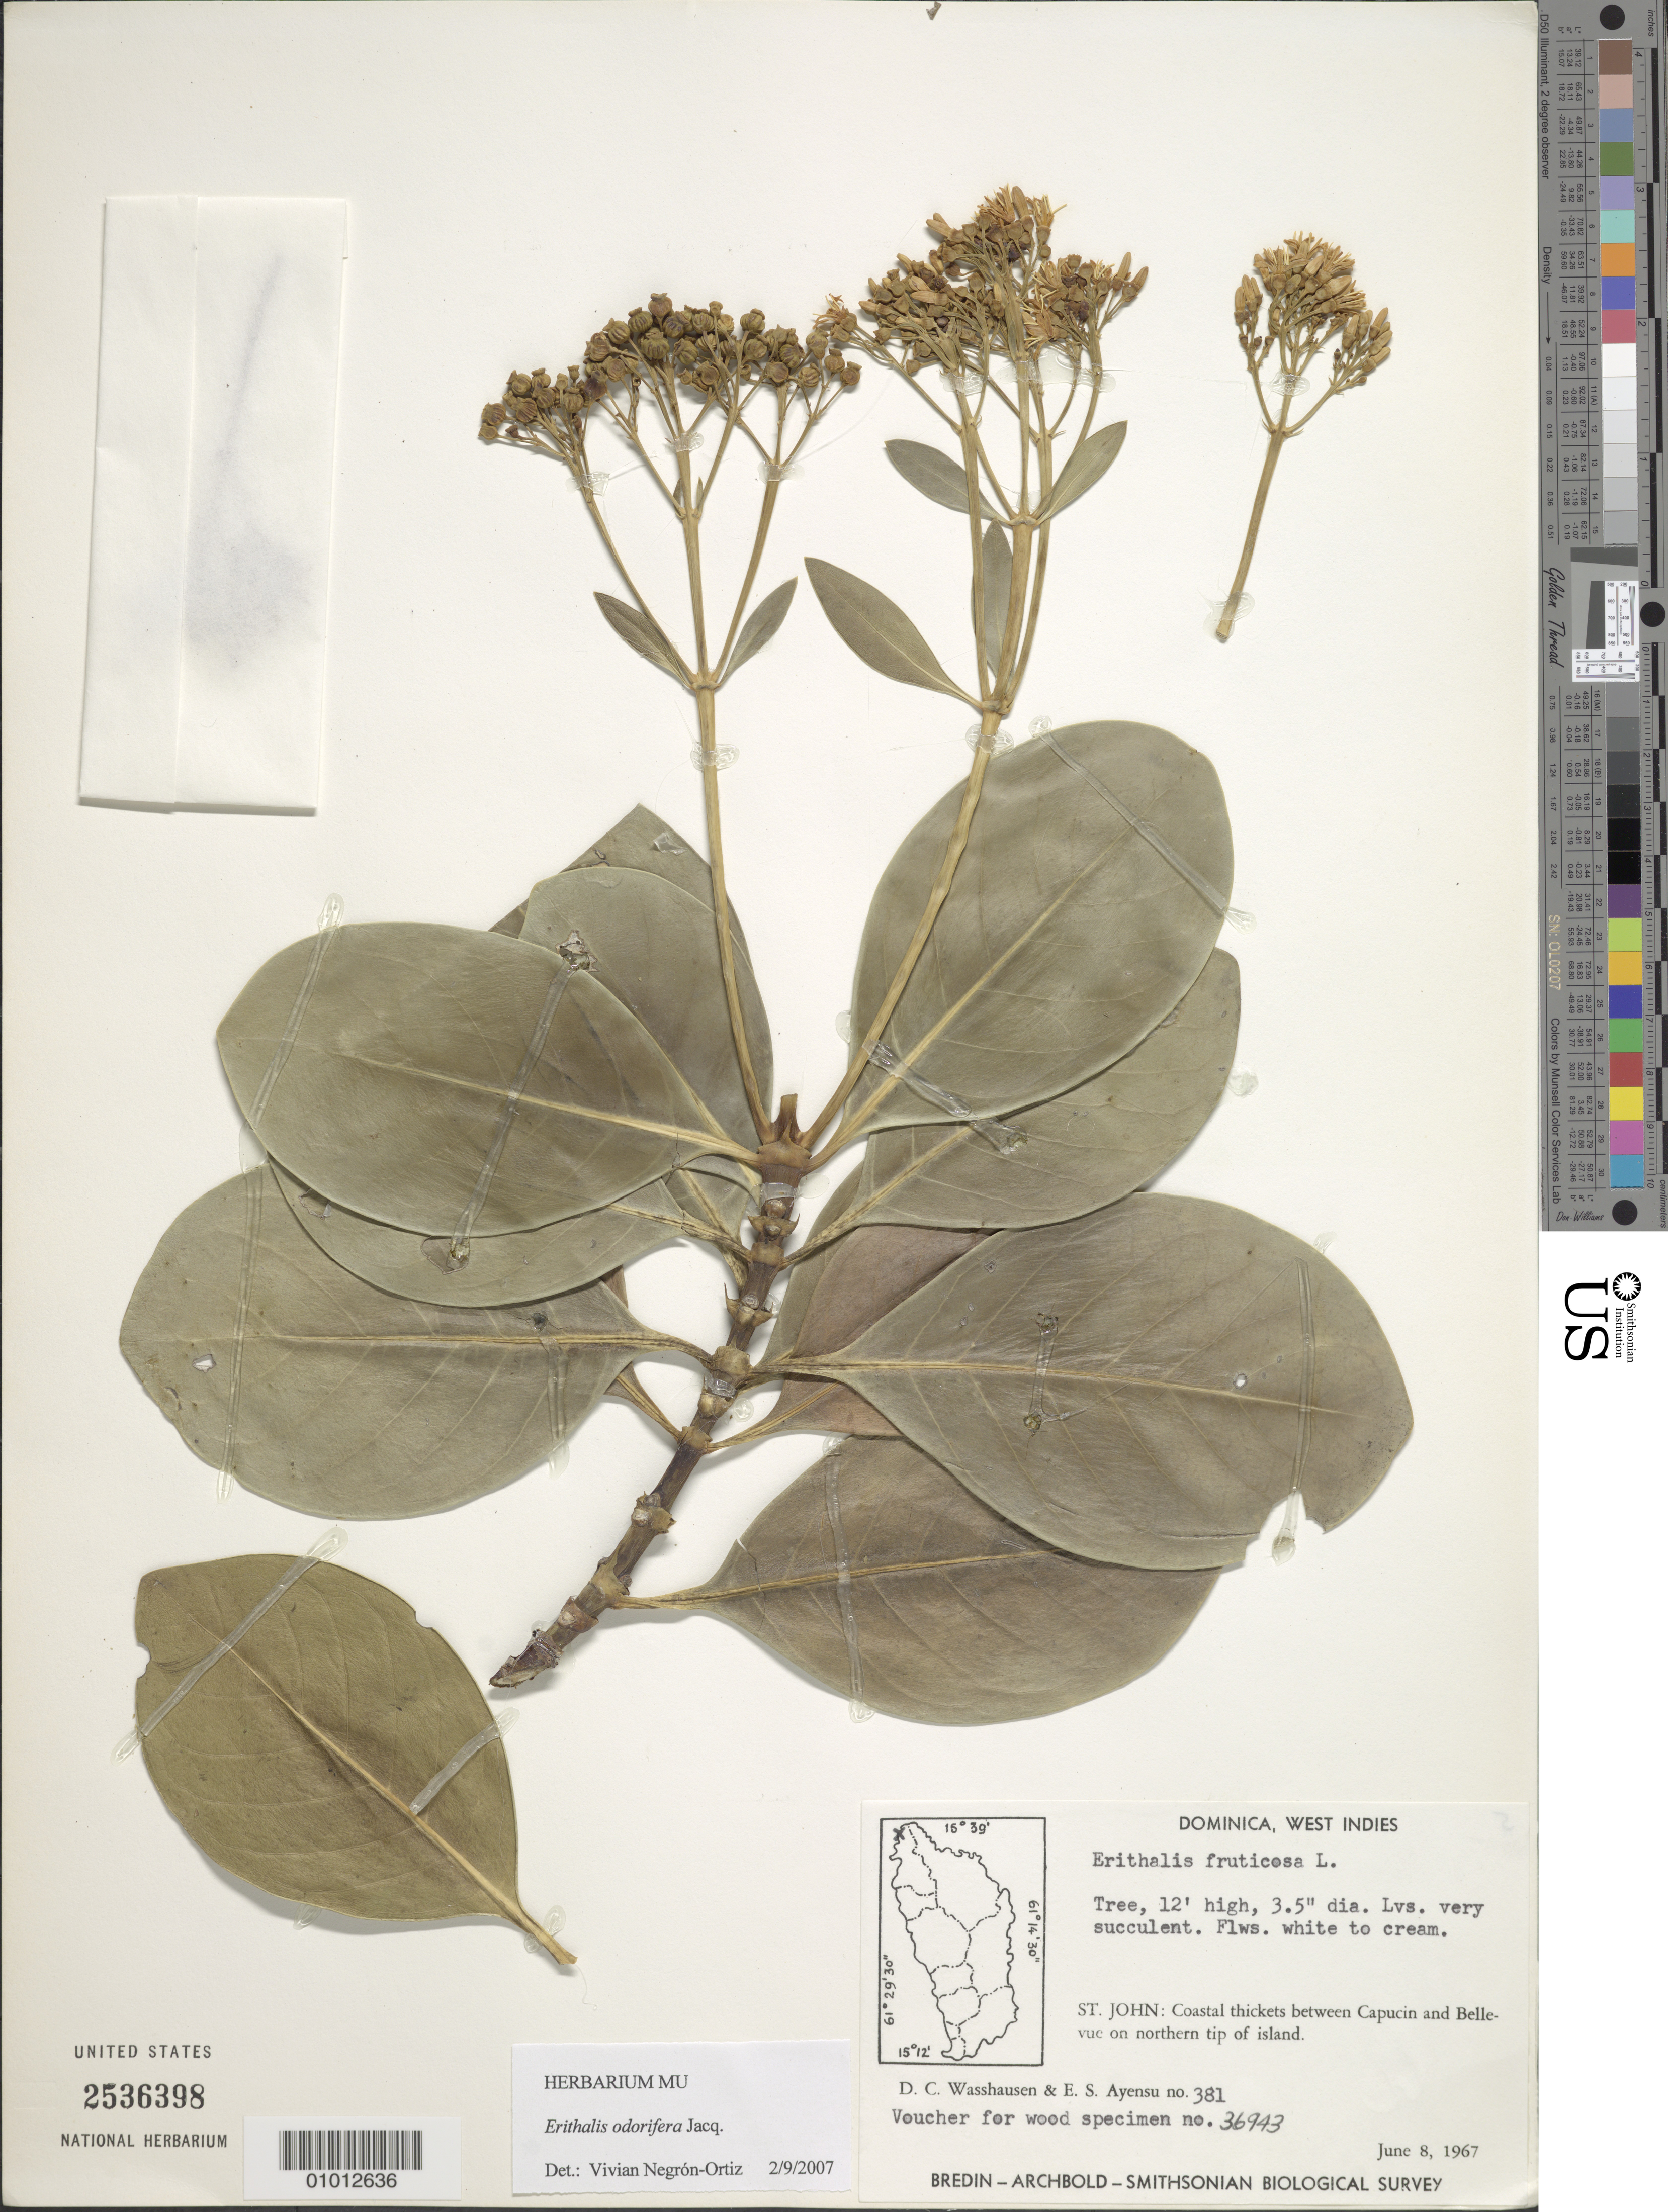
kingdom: Plantae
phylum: Tracheophyta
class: Magnoliopsida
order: Gentianales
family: Rubiaceae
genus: Erithalis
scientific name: Erithalis odorifera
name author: Jacq.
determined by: Negrón-Ortiz, V.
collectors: D. C. Wasshausen & E. S. Ayensu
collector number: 381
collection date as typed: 08 Jun 1967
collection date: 1967-06-08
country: Dominica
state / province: St. John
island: Dominica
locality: Between Capucin and Bellevue on northern tip of island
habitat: Coastal thickets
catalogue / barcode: US 2536398